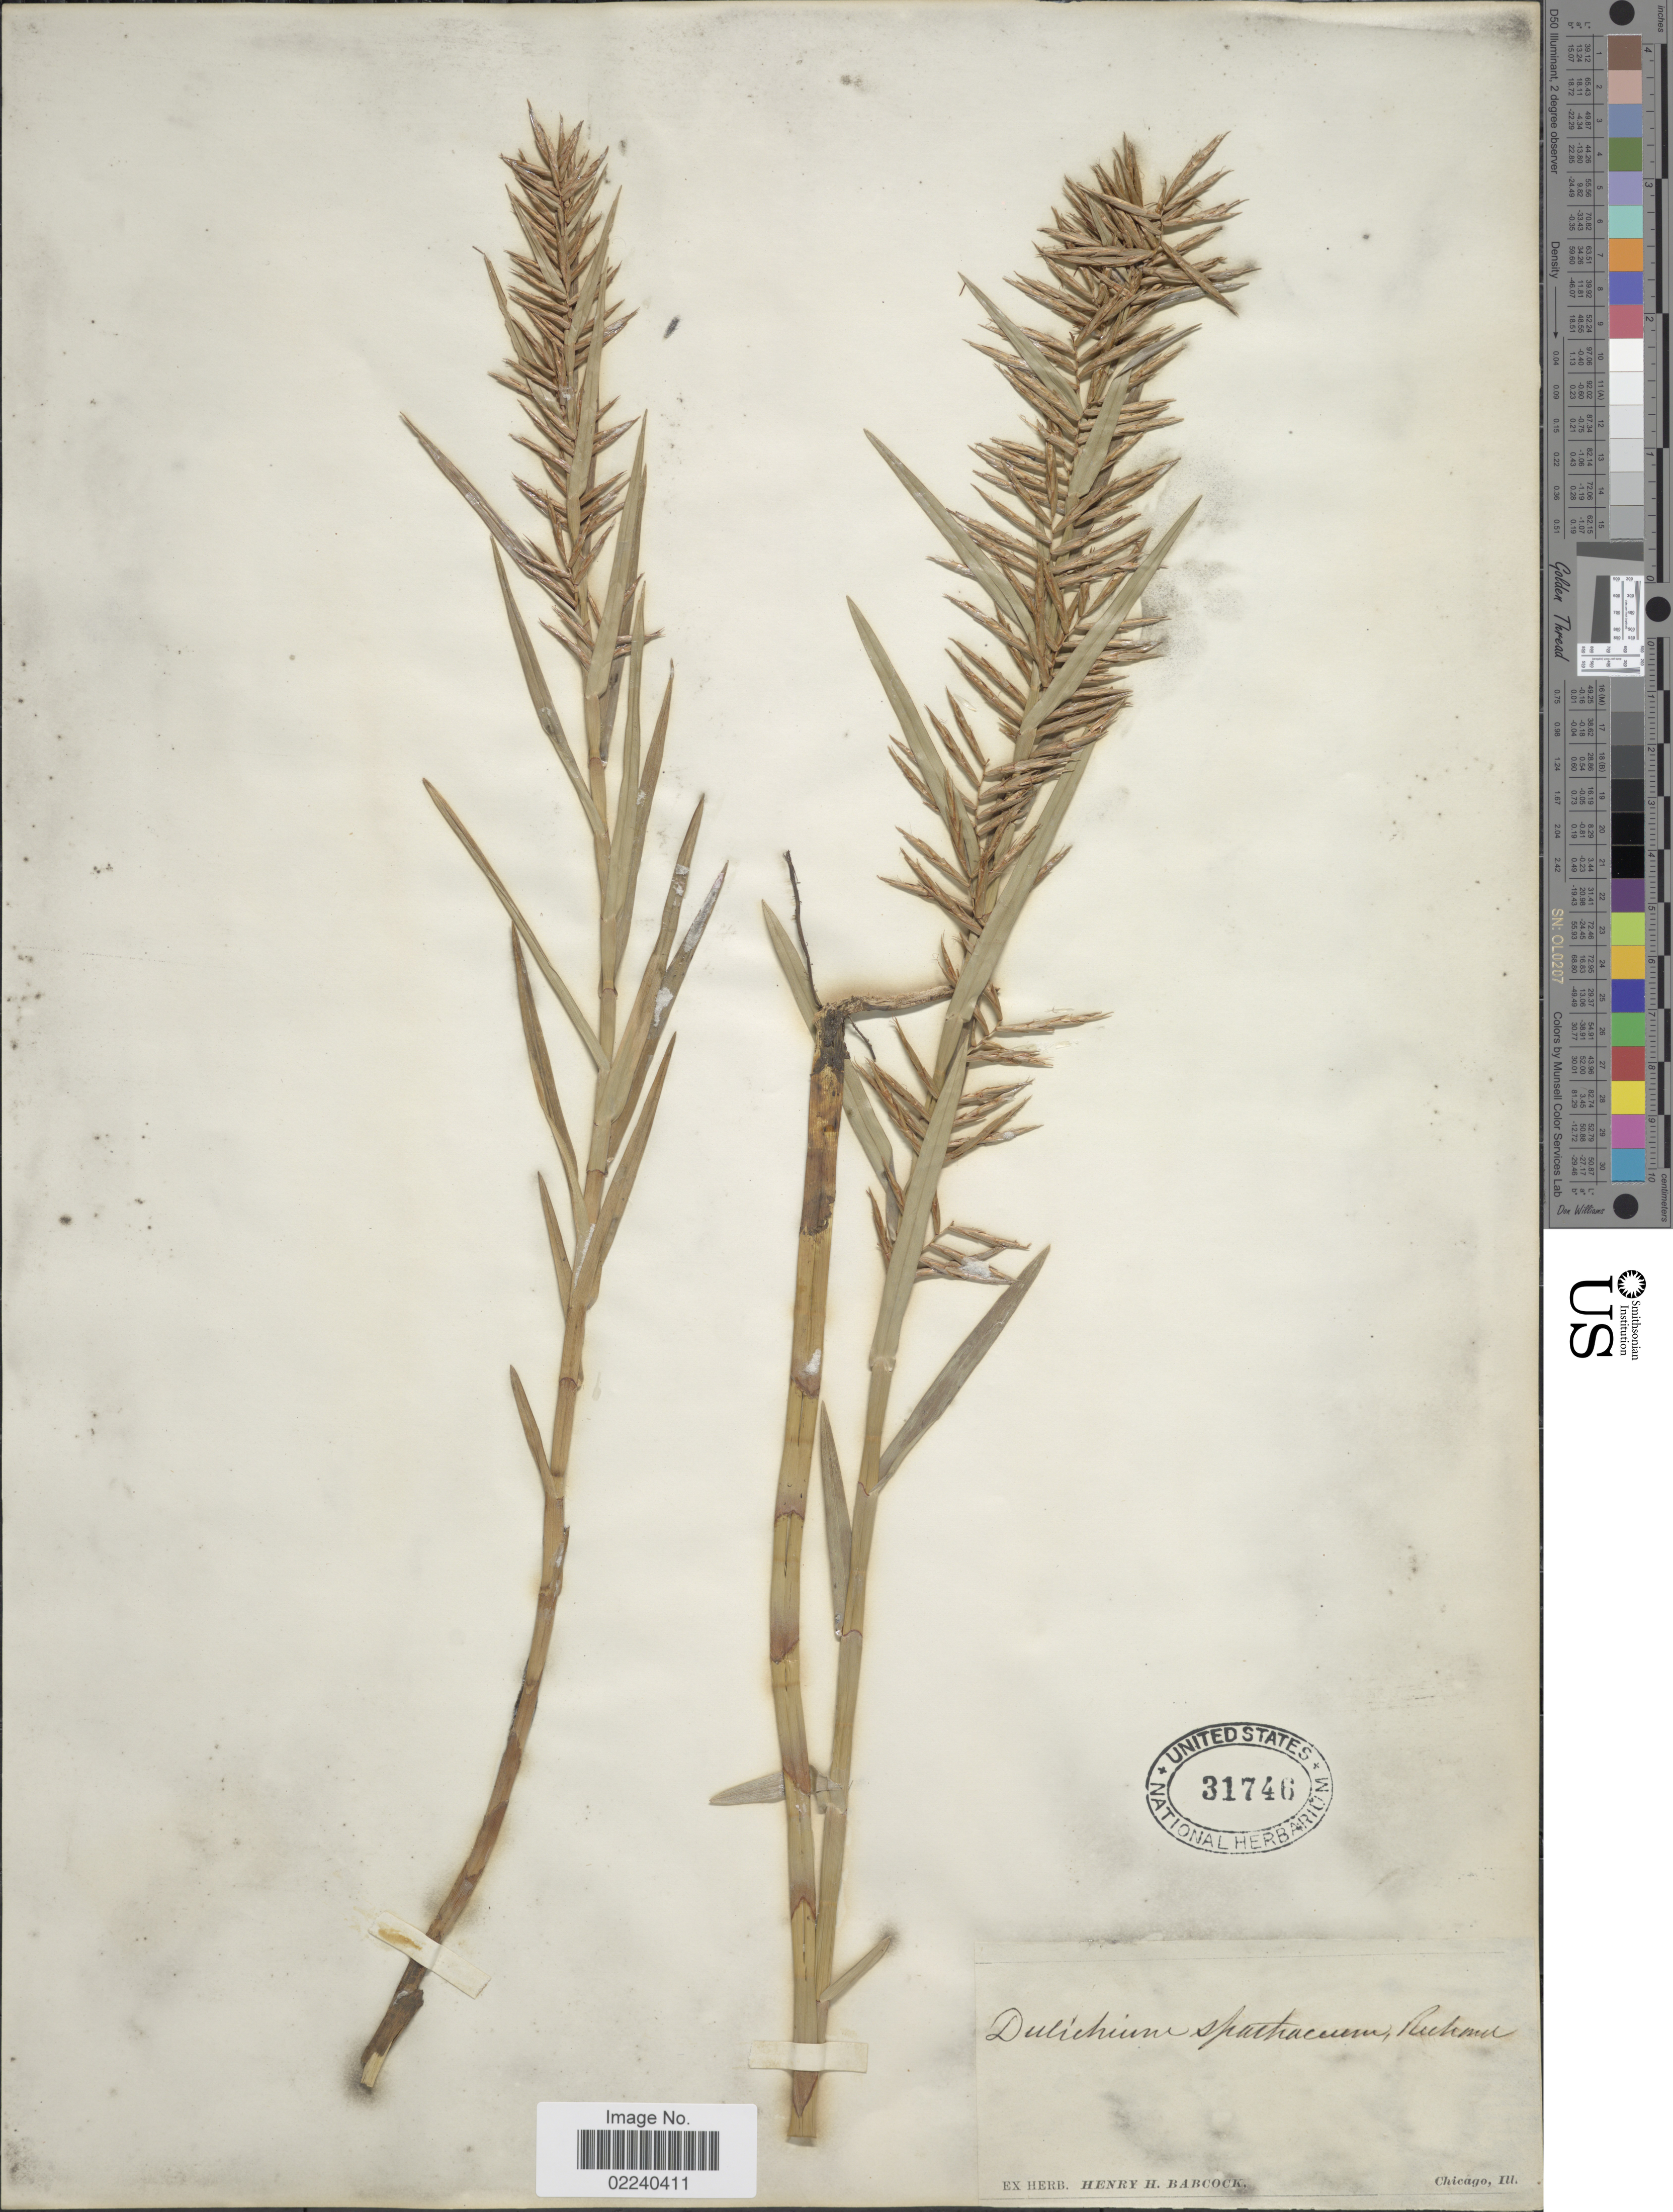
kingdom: Plantae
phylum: Tracheophyta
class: Liliopsida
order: Poales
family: Cyperaceae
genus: Dulichium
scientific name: Dulichium arundinaceum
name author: (L.) Britton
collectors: ex herb. Henry Homes Babcock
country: United States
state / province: Illinois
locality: Chicago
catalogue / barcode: US 31746